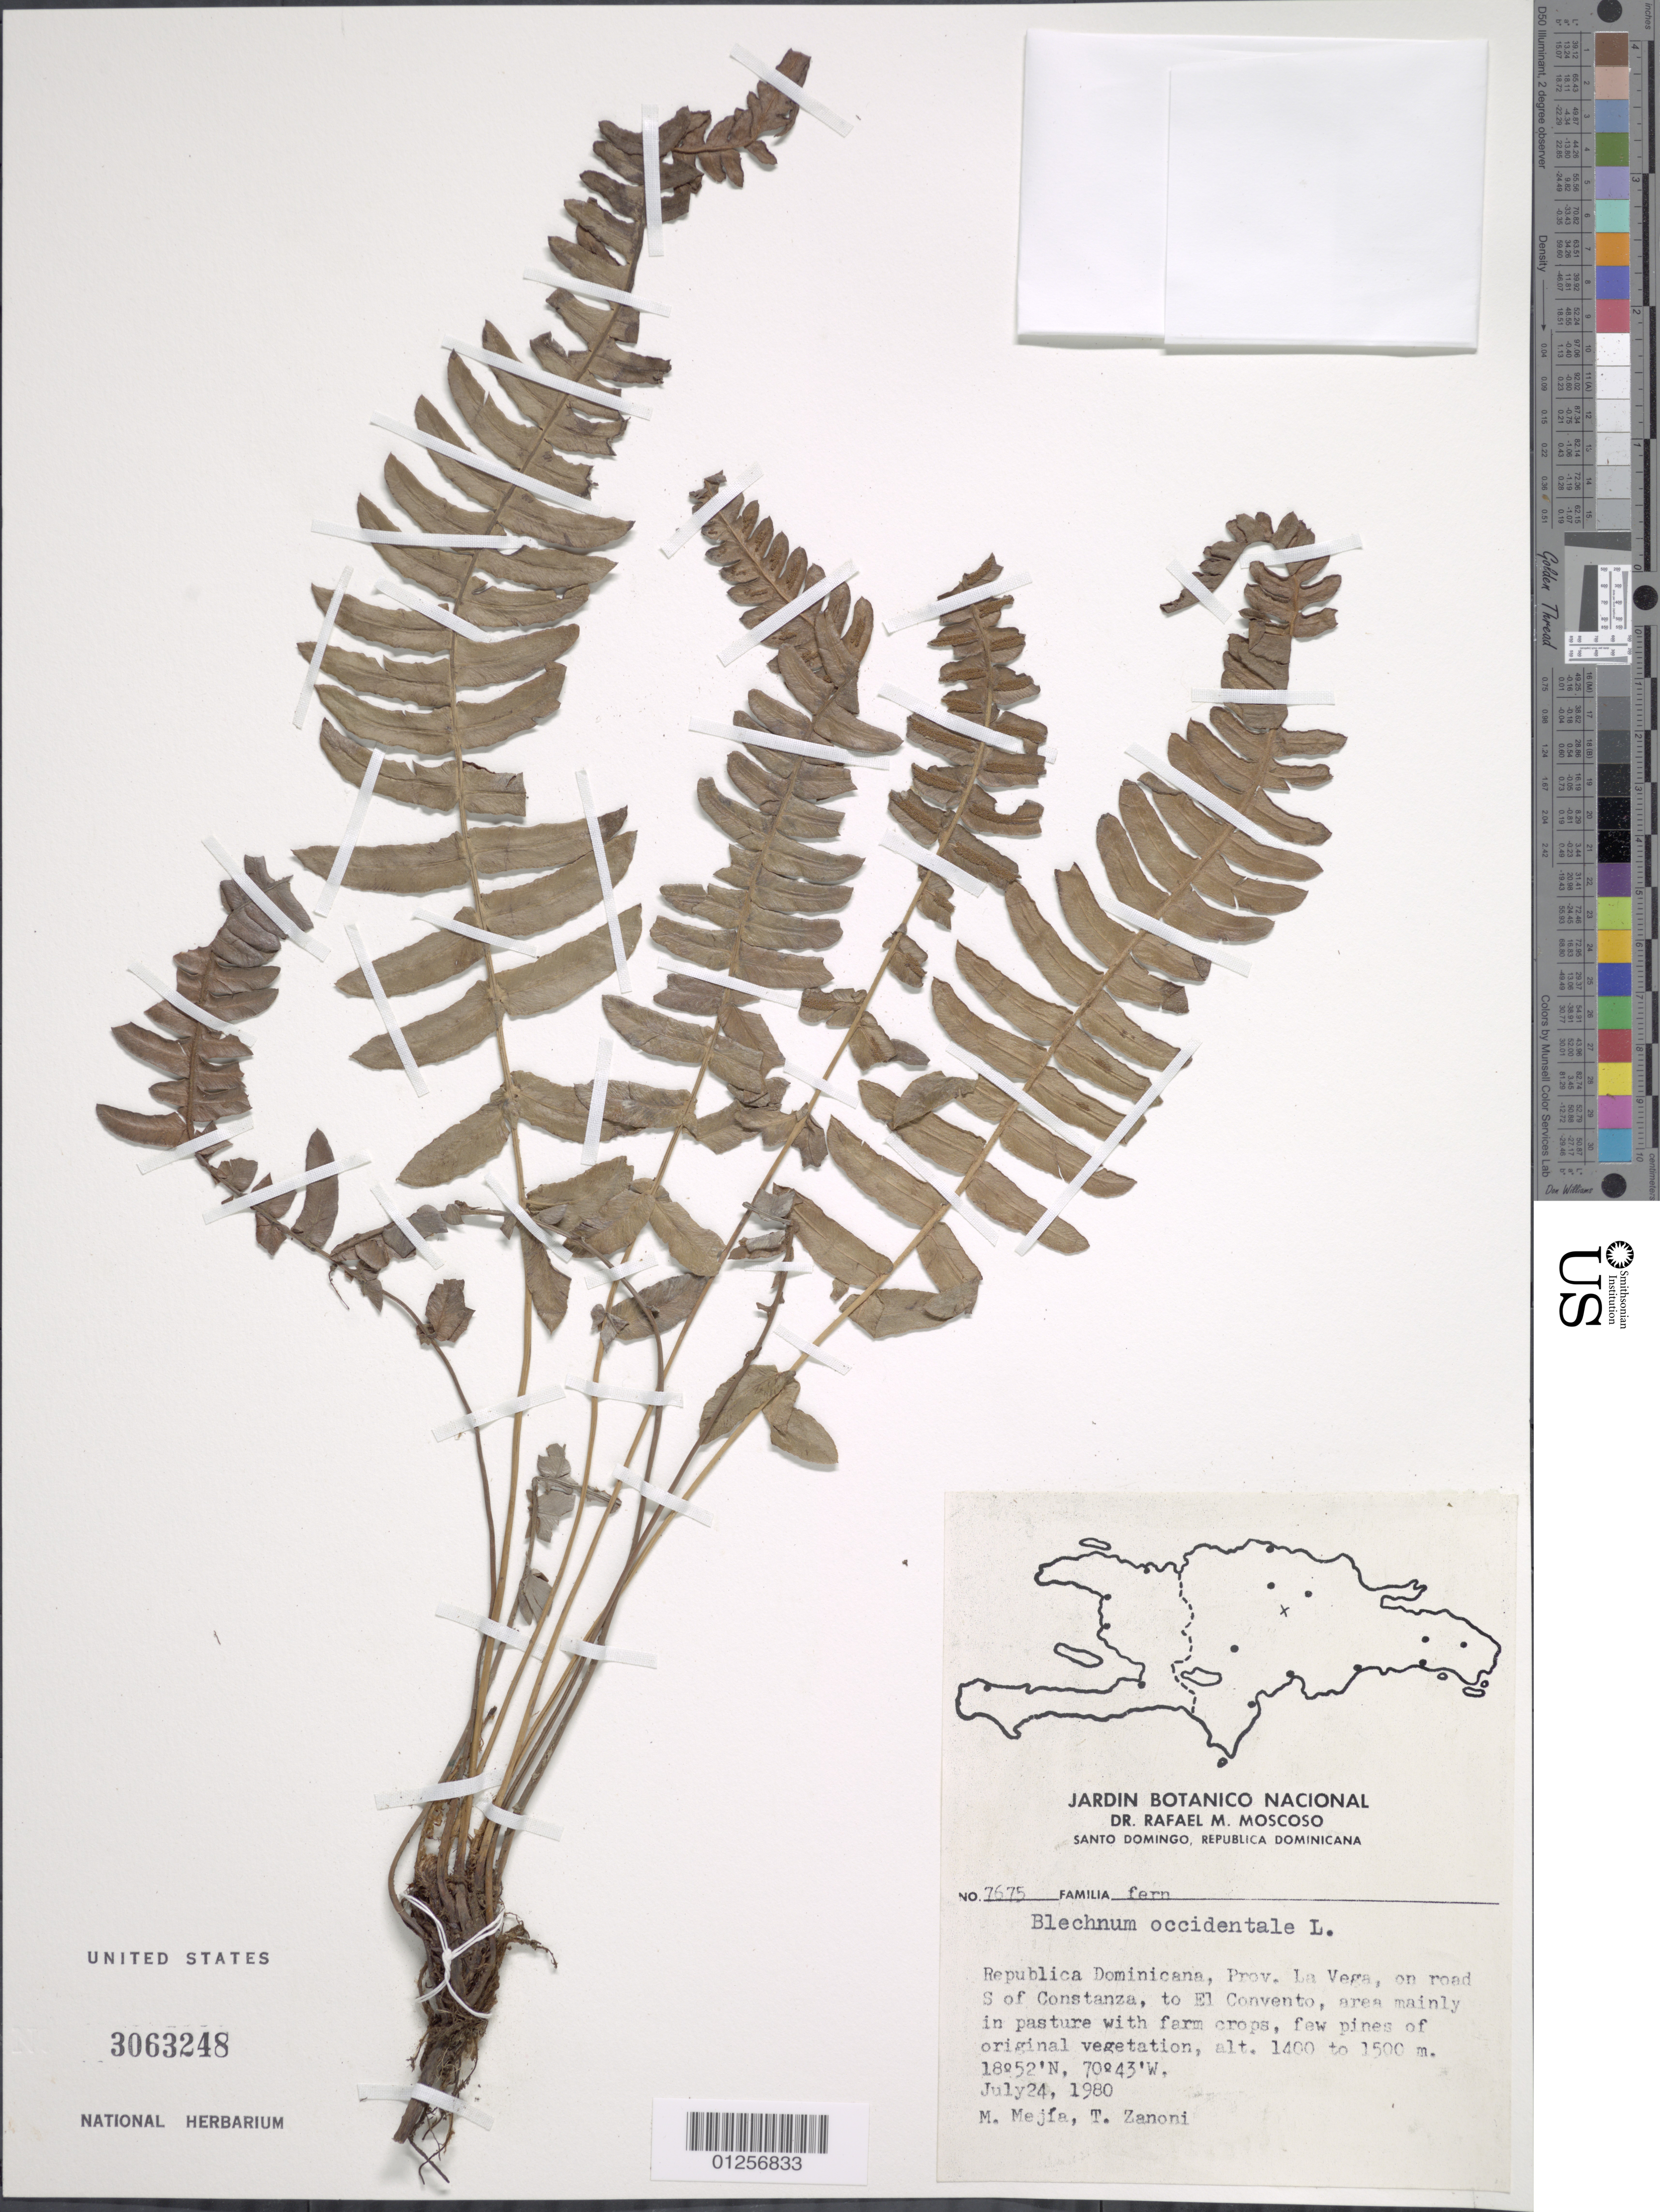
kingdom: Plantae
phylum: Tracheophyta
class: Polypodiopsida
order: Polypodiales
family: Blechnaceae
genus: Blechnum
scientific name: Blechnum occidentale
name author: L.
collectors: M. Mejia & T. A. Zanoni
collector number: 7675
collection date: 1980-07-24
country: Dominican Republic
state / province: La Vega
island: Hispaniola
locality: Constanza, on road S; to El convento.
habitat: Area mainly in pasture with farm crops, few pines of original vegetation.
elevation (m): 1400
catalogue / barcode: US 3063248